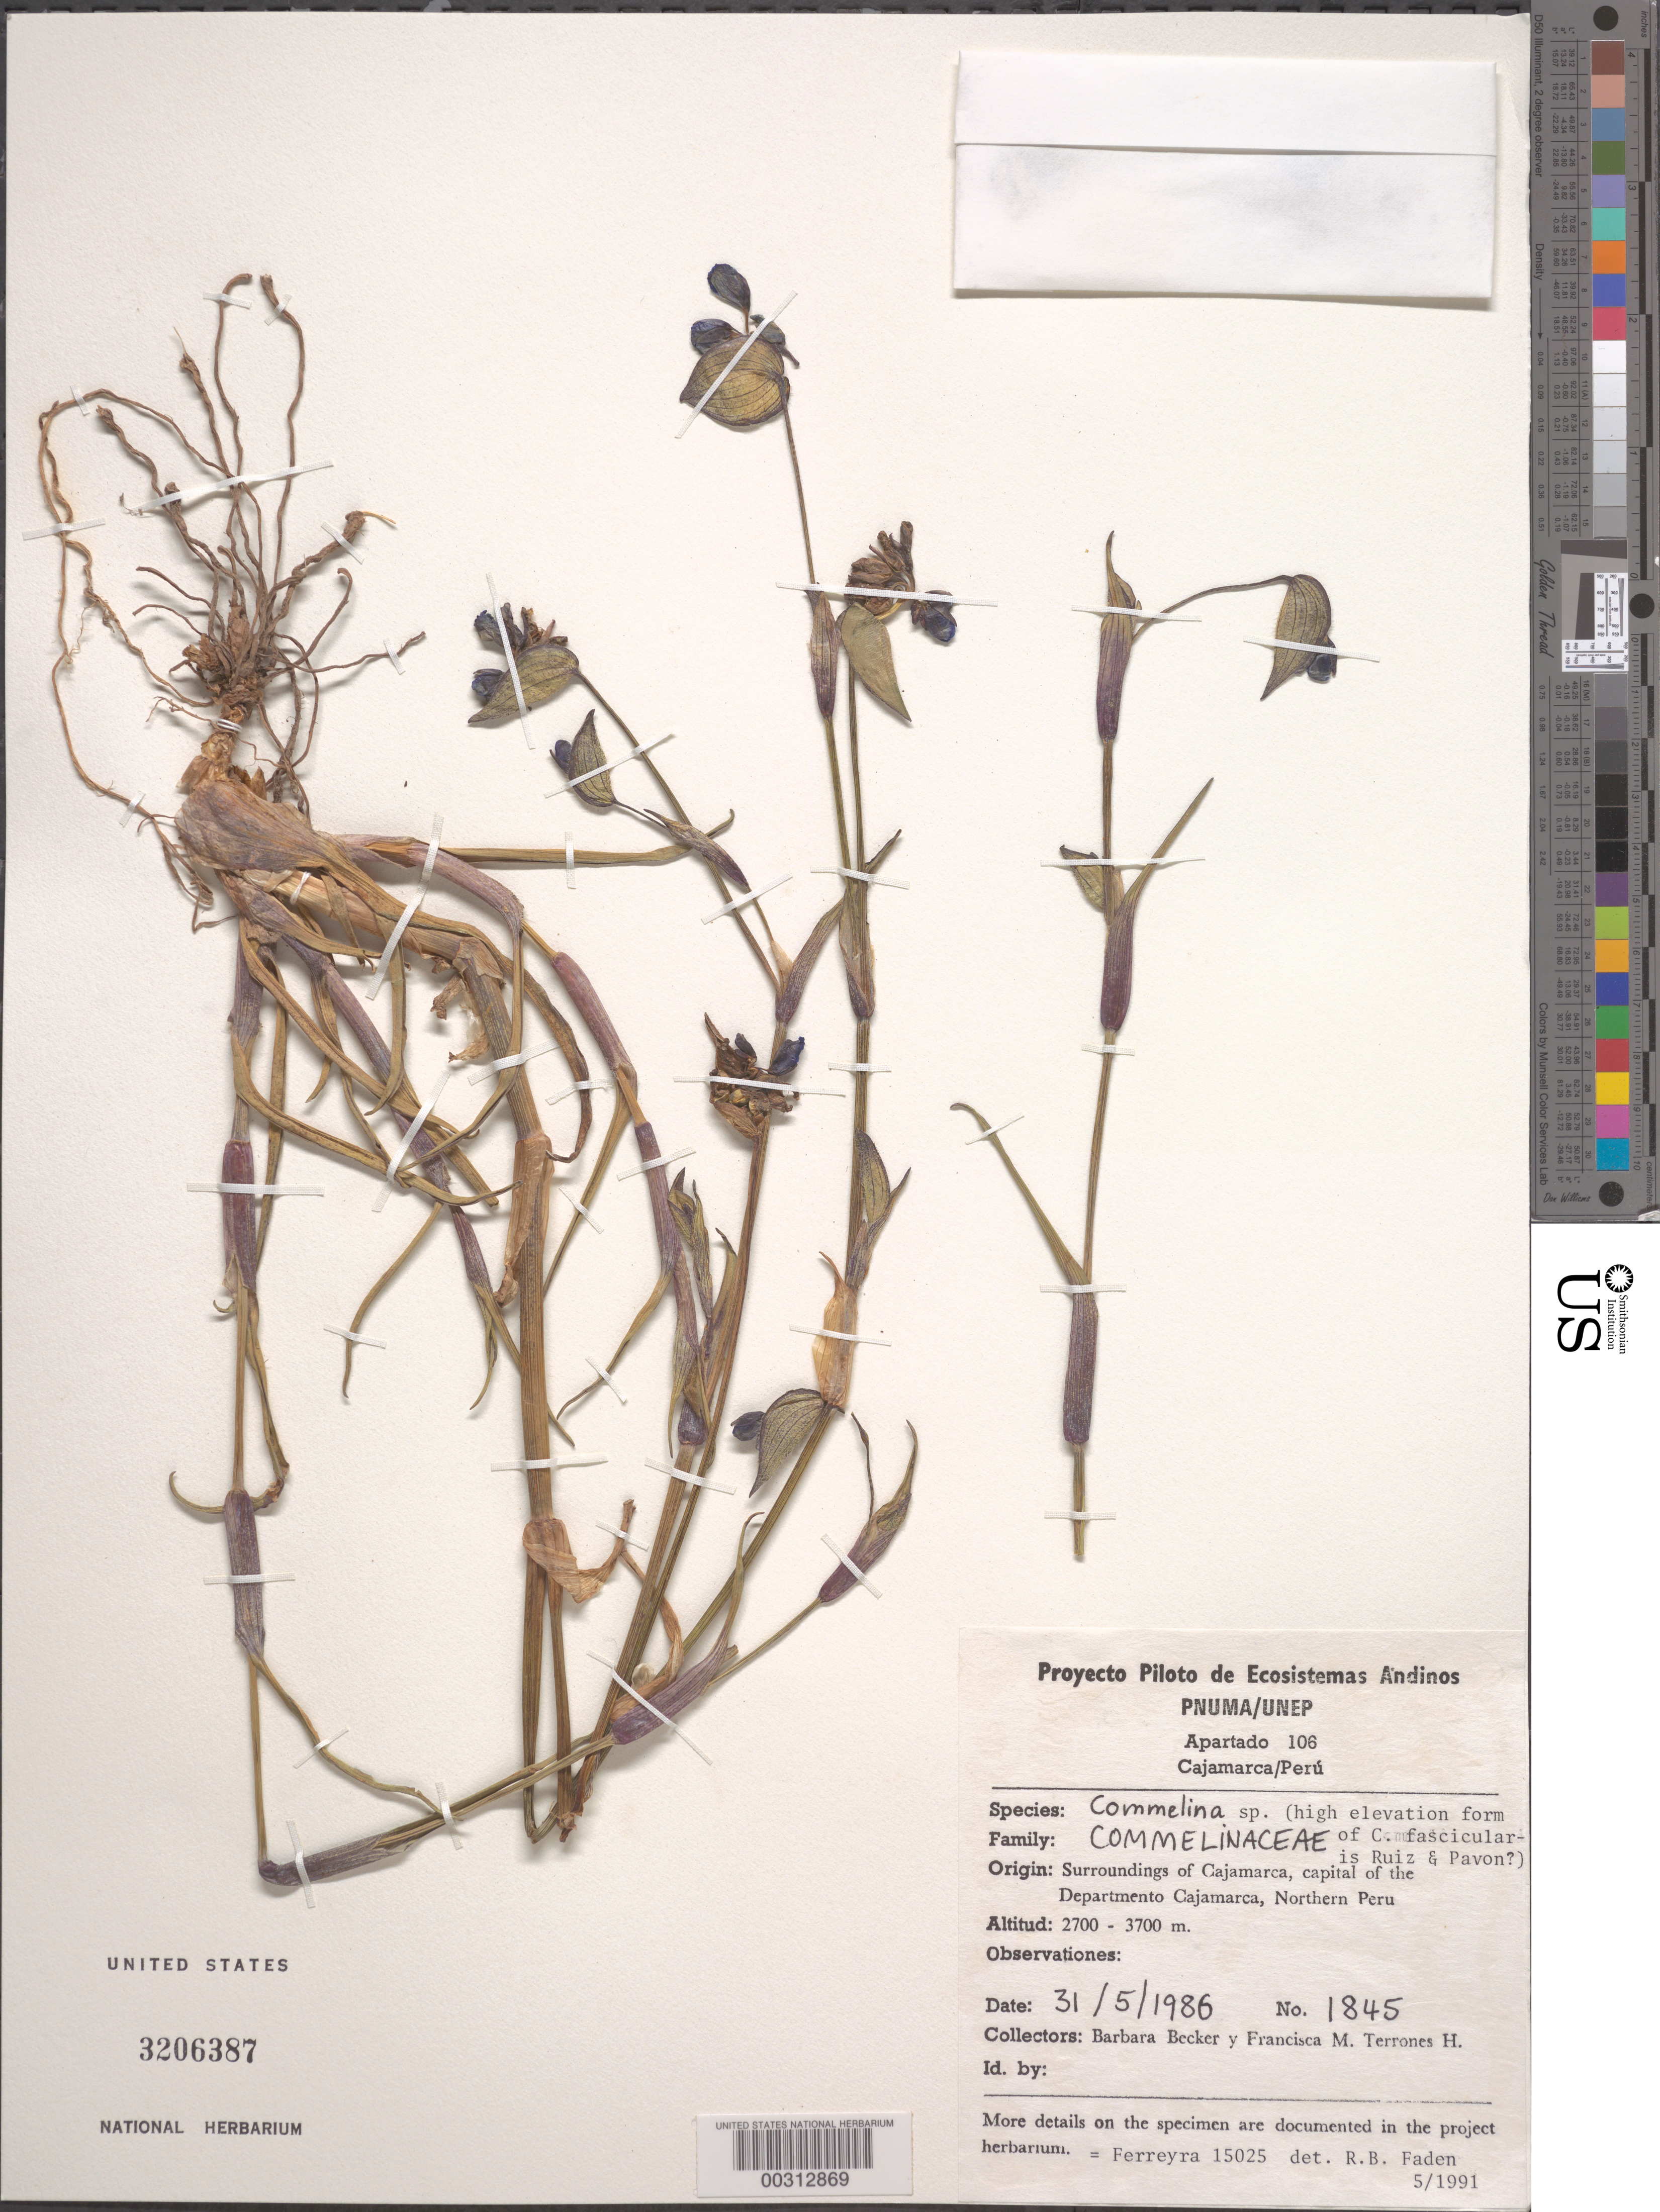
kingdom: Plantae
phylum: Tracheophyta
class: Liliopsida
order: Commelinales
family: Commelinaceae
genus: Commelina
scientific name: Commelina fasciculata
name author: Ruiz & Pav.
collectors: B. Becker, M. Francisca & F. M. Terrones H.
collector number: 1845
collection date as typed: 31 May 1986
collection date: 1986-05-31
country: Peru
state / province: Cajamarca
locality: Cajamarca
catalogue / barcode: US 3206387